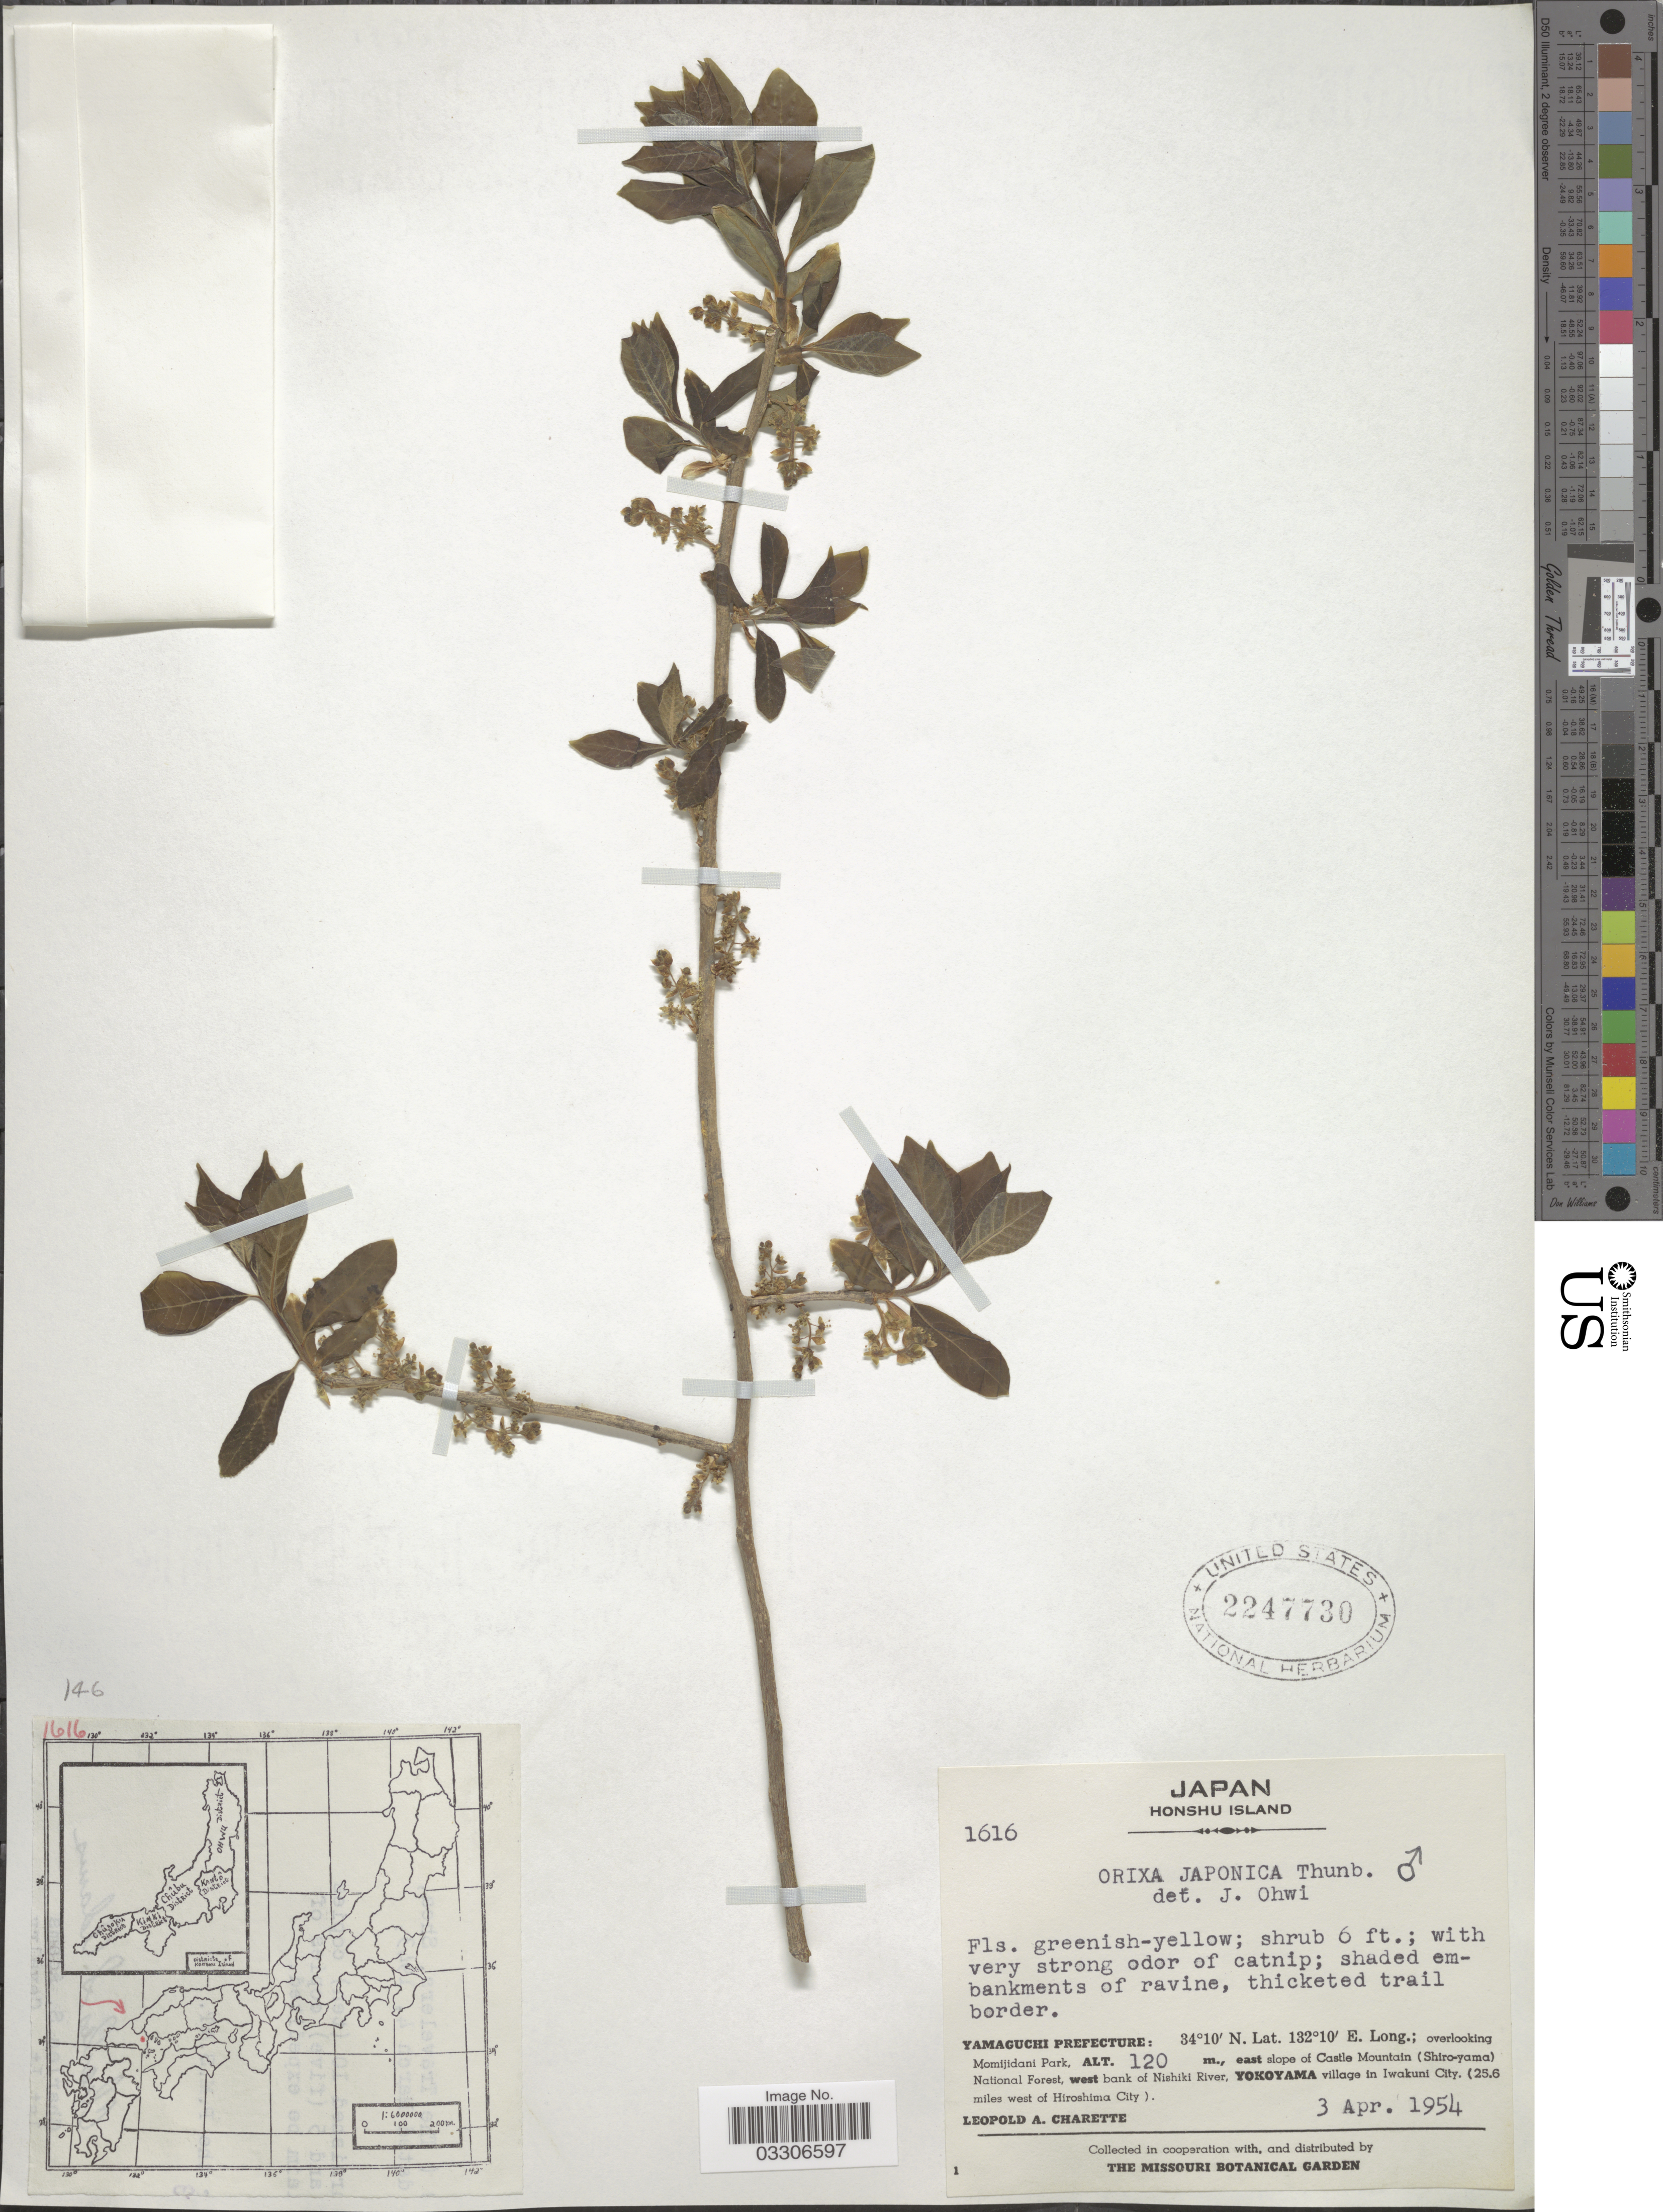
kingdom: Plantae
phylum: Tracheophyta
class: Magnoliopsida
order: Sapindales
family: Rutaceae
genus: Orixa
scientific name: Orixa japonica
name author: Thunb.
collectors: L. A. Charette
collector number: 1616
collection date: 1954-04-03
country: Japan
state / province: Yamaguti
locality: Honshu Island. Yamaguchi Prefecture: overlooking Momijidani Park, east slope of Castle Mountain (Shiro-yama) National Forest, west bank of Nishiki River, Yokoyama village in Iwakuni City. (25.6 miles west of Hiroshima City).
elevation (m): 120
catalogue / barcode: US 2247730